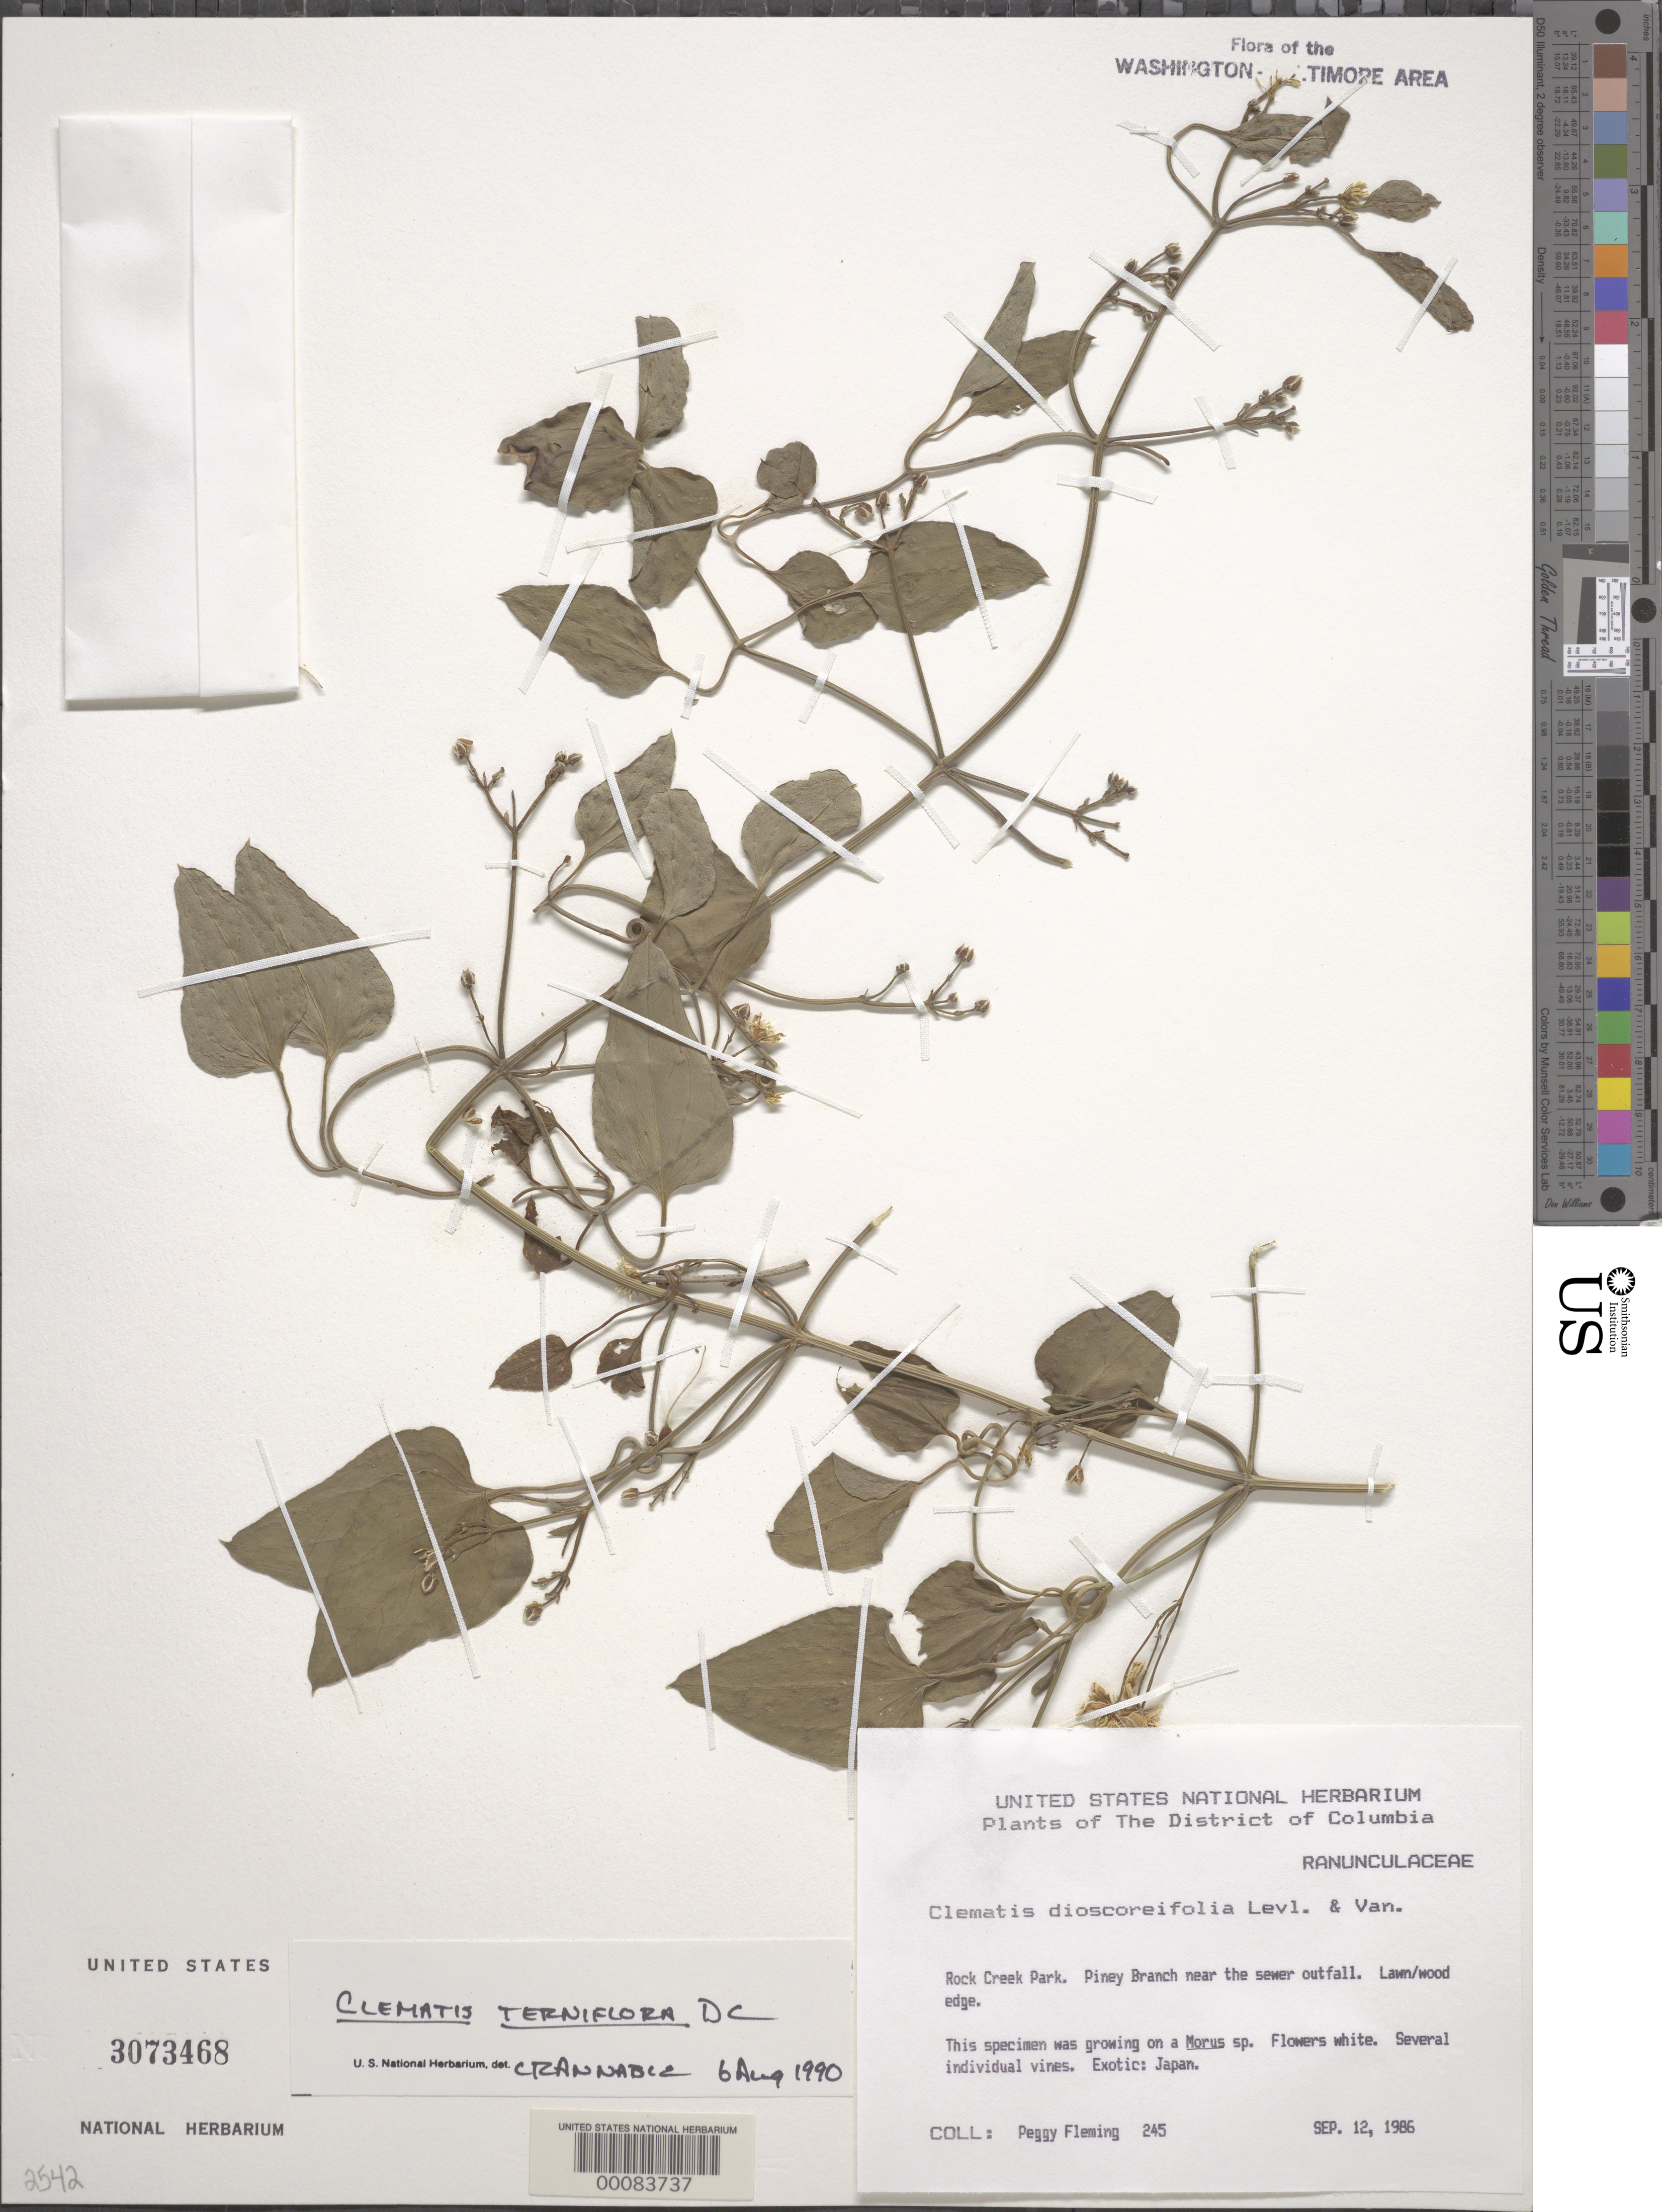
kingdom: Plantae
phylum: Tracheophyta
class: Magnoliopsida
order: Ranunculales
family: Ranunculaceae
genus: Clematis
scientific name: Clematis terniflora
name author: DC.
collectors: P. Fleming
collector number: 245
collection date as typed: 12 Sep 1986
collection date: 1986-09-12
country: United States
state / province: District of Columbia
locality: Rock Creek Park. Piney Branch near the Sewer Outfall. Rock Creek Park and Vicinity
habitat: Lawn/wood edge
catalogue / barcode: US 3073468